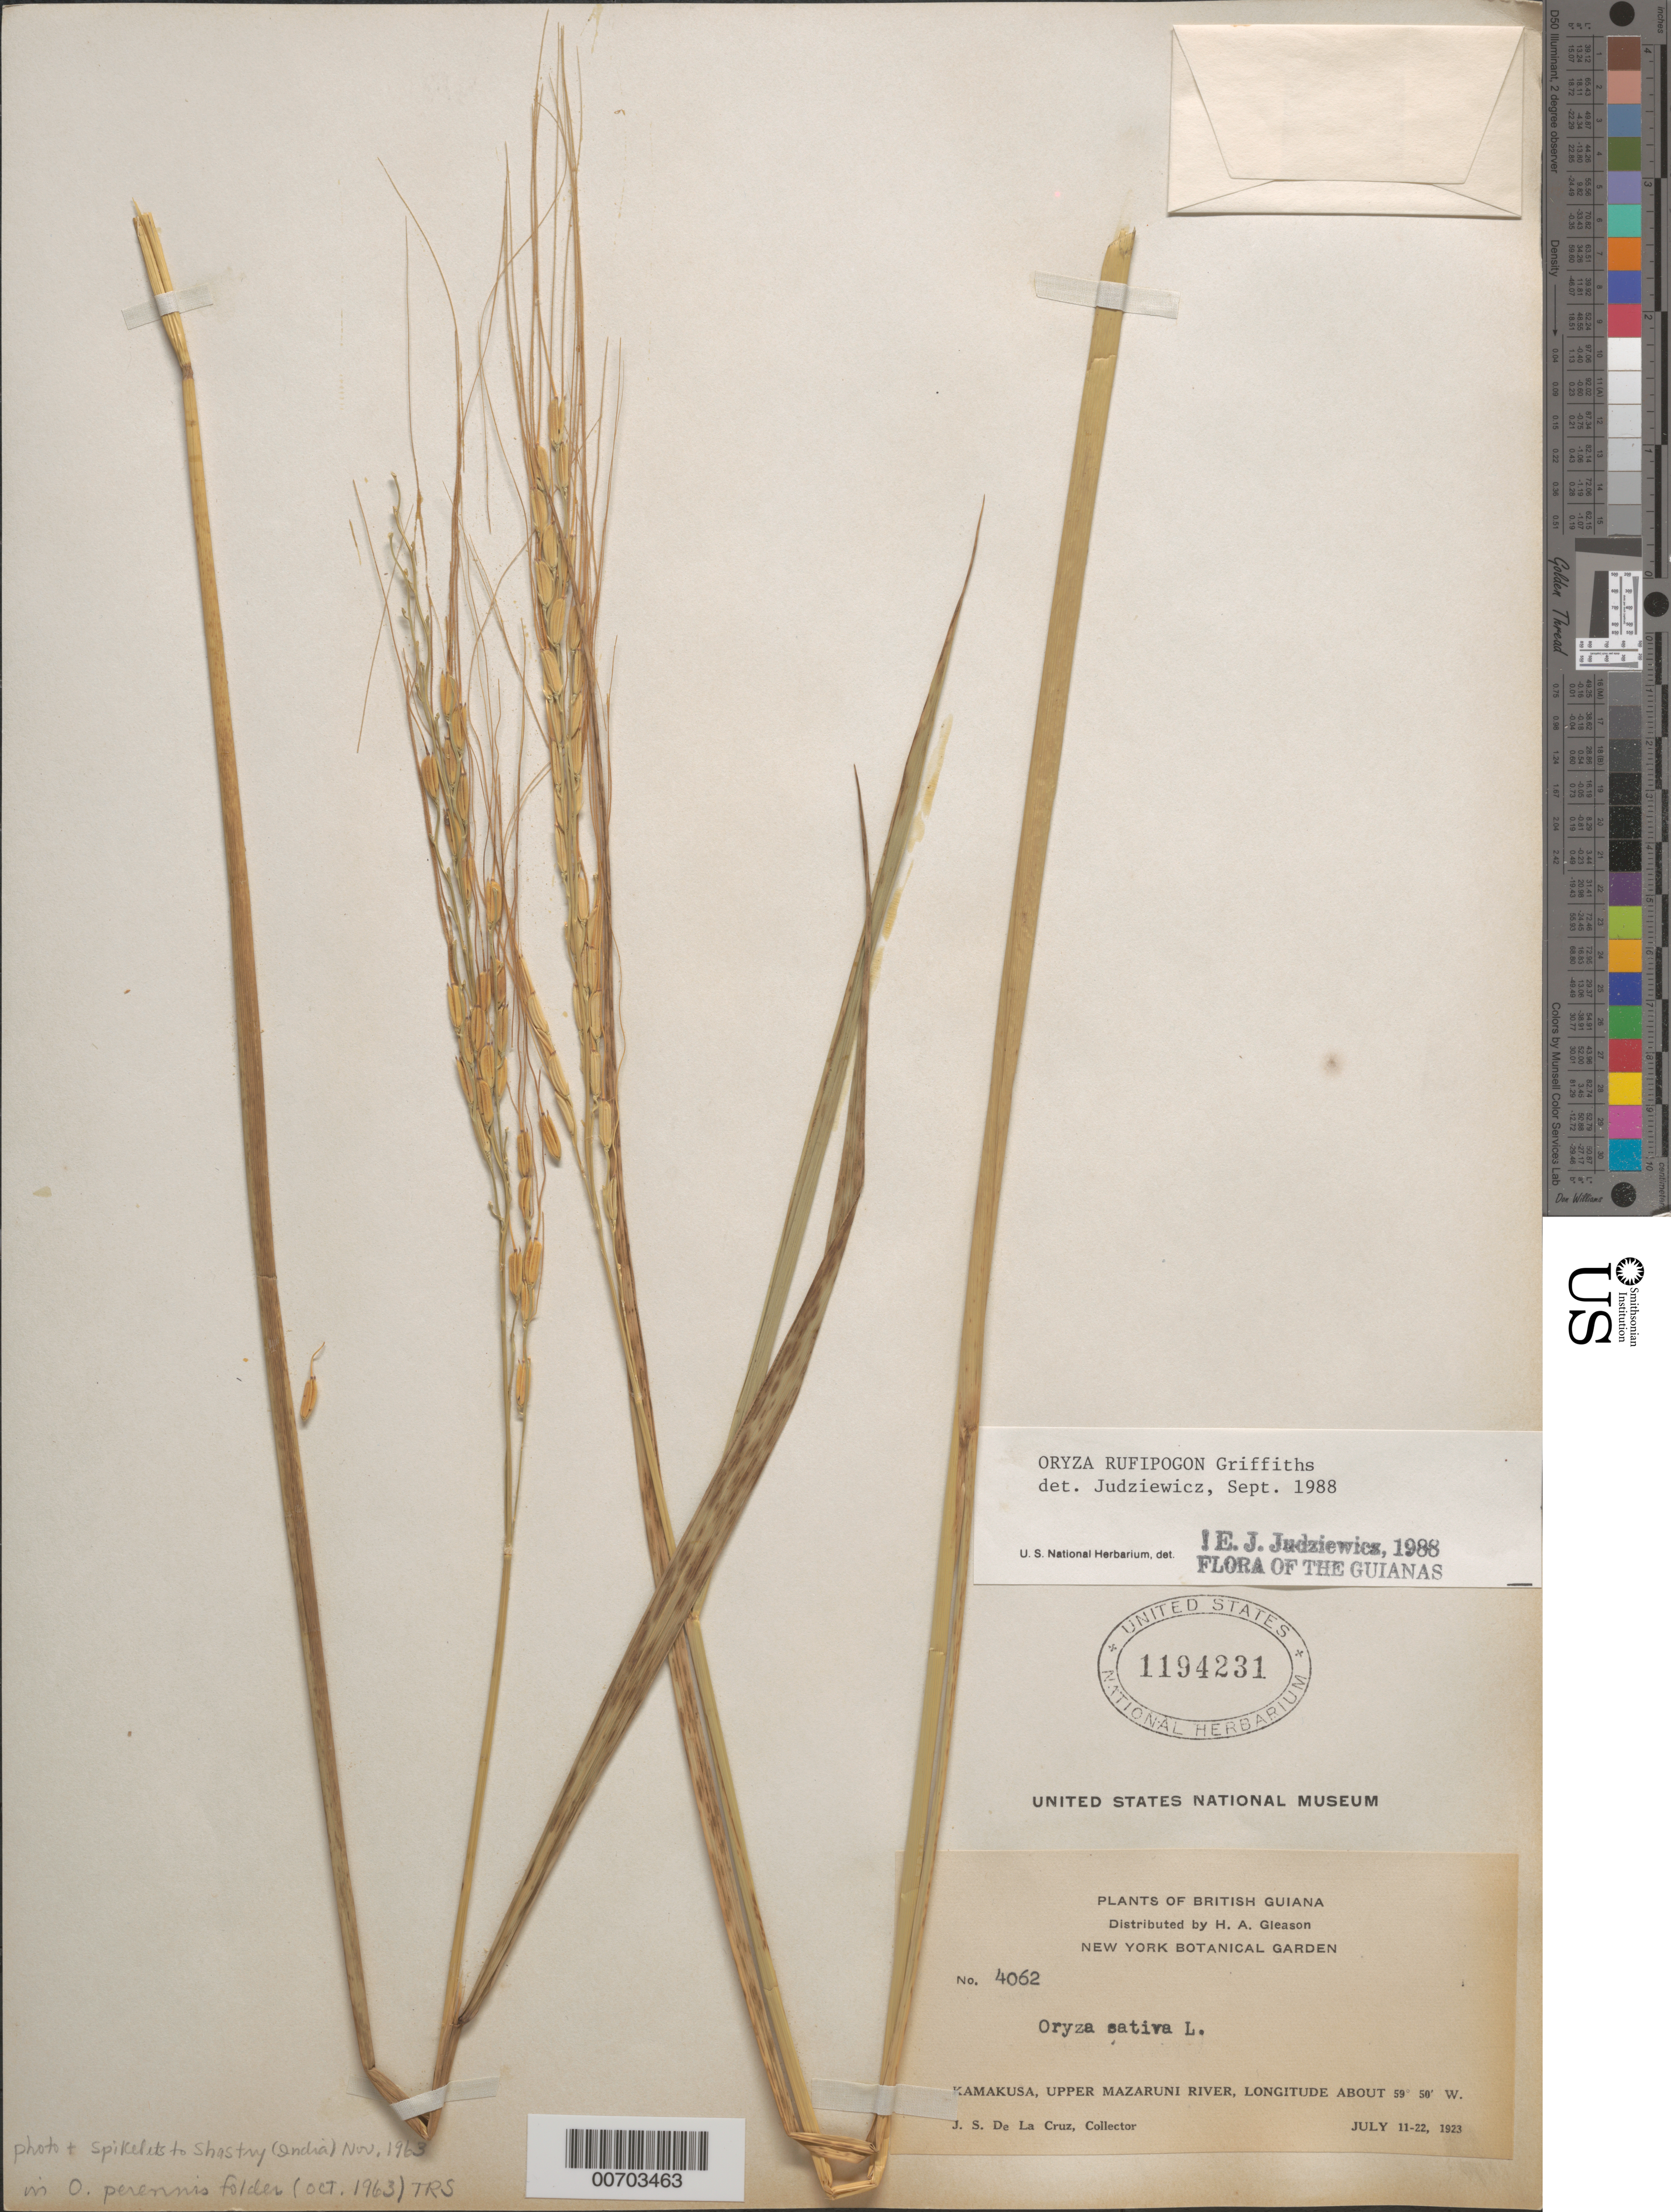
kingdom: Plantae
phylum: Tracheophyta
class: Liliopsida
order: Poales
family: Poaceae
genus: Oryza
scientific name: Oryza rufipogon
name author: Griffith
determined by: Judziewicz, E. J.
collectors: J. S. de la Cruz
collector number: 4062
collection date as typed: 11-Jul-23 to 22-Jul-23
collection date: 1923-07-11/1923-07-22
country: Guyana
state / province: Cuyuni-Mazaruni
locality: Kamakusa, Upper Mazaruni R.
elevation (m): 100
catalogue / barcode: US 1194231